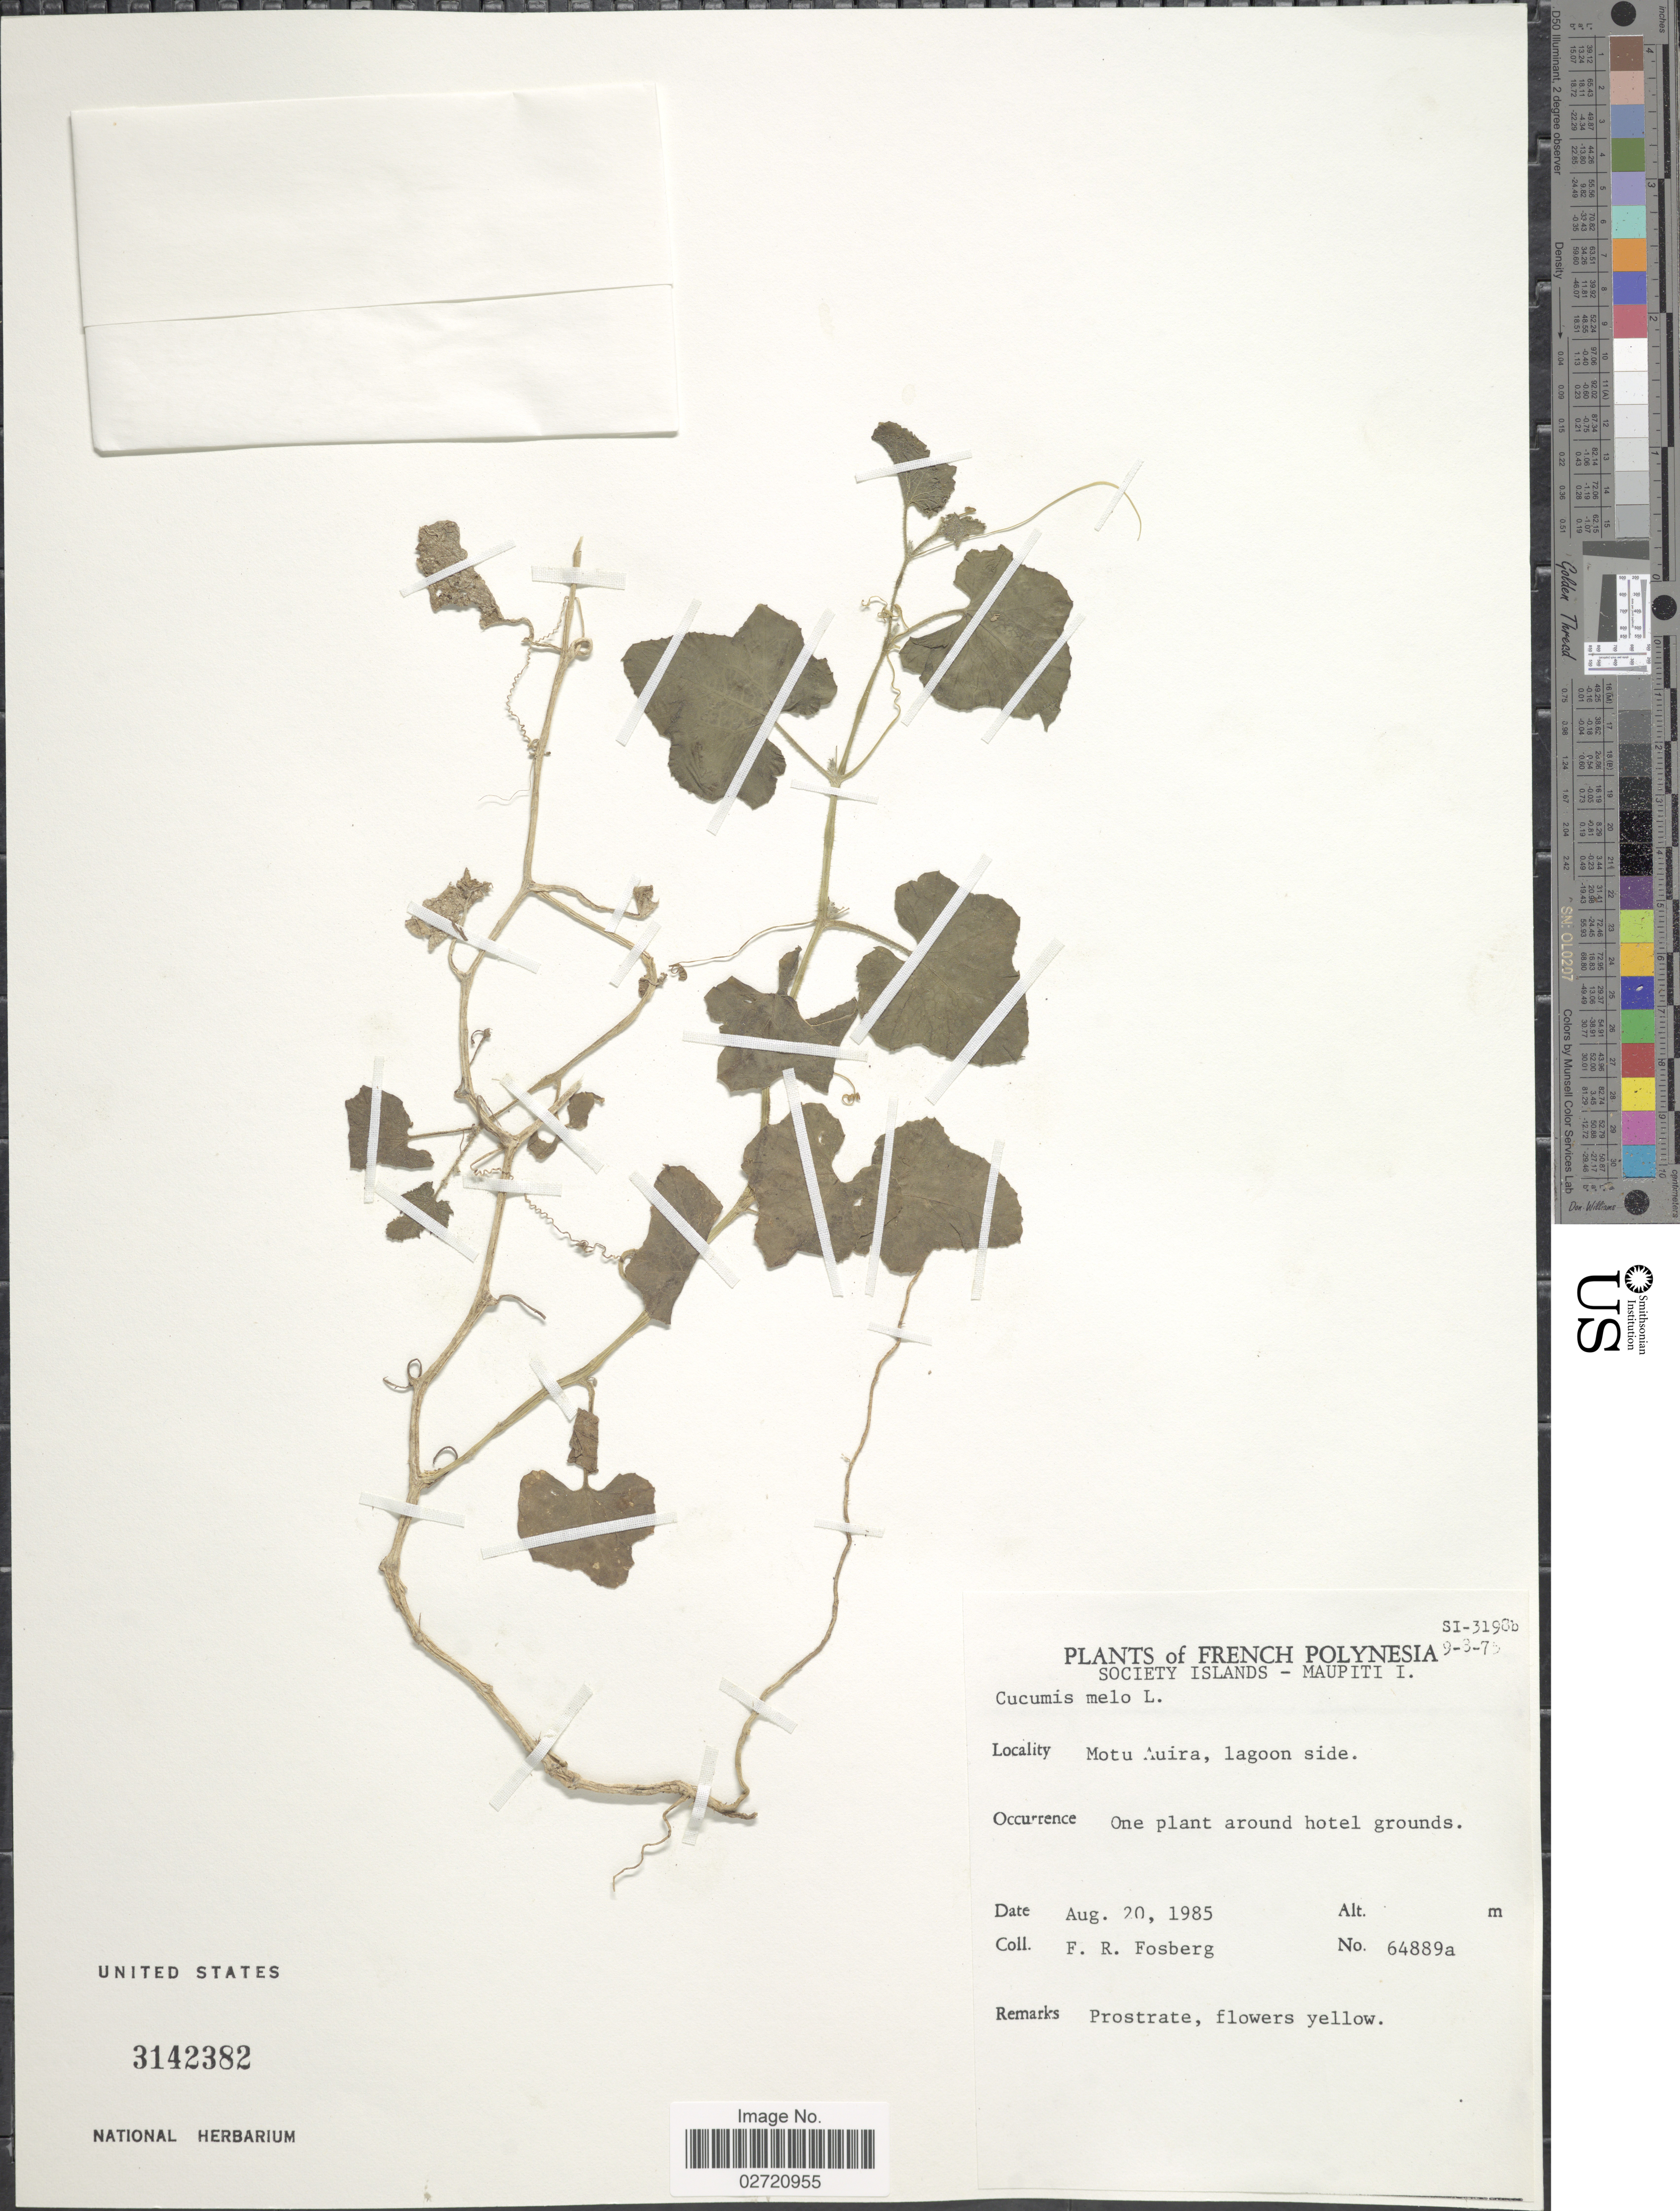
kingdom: Plantae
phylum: Tracheophyta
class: Magnoliopsida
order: Cucurbitales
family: Cucurbitaceae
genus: Cucumis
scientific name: Cucumis melo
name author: L.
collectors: F. R. Fosberg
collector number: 64889a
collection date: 1985-08-20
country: French Polynesia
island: Maupiti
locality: Society Islands. Maupiti I. Motu Auira, lagoon side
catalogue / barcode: US 3142382